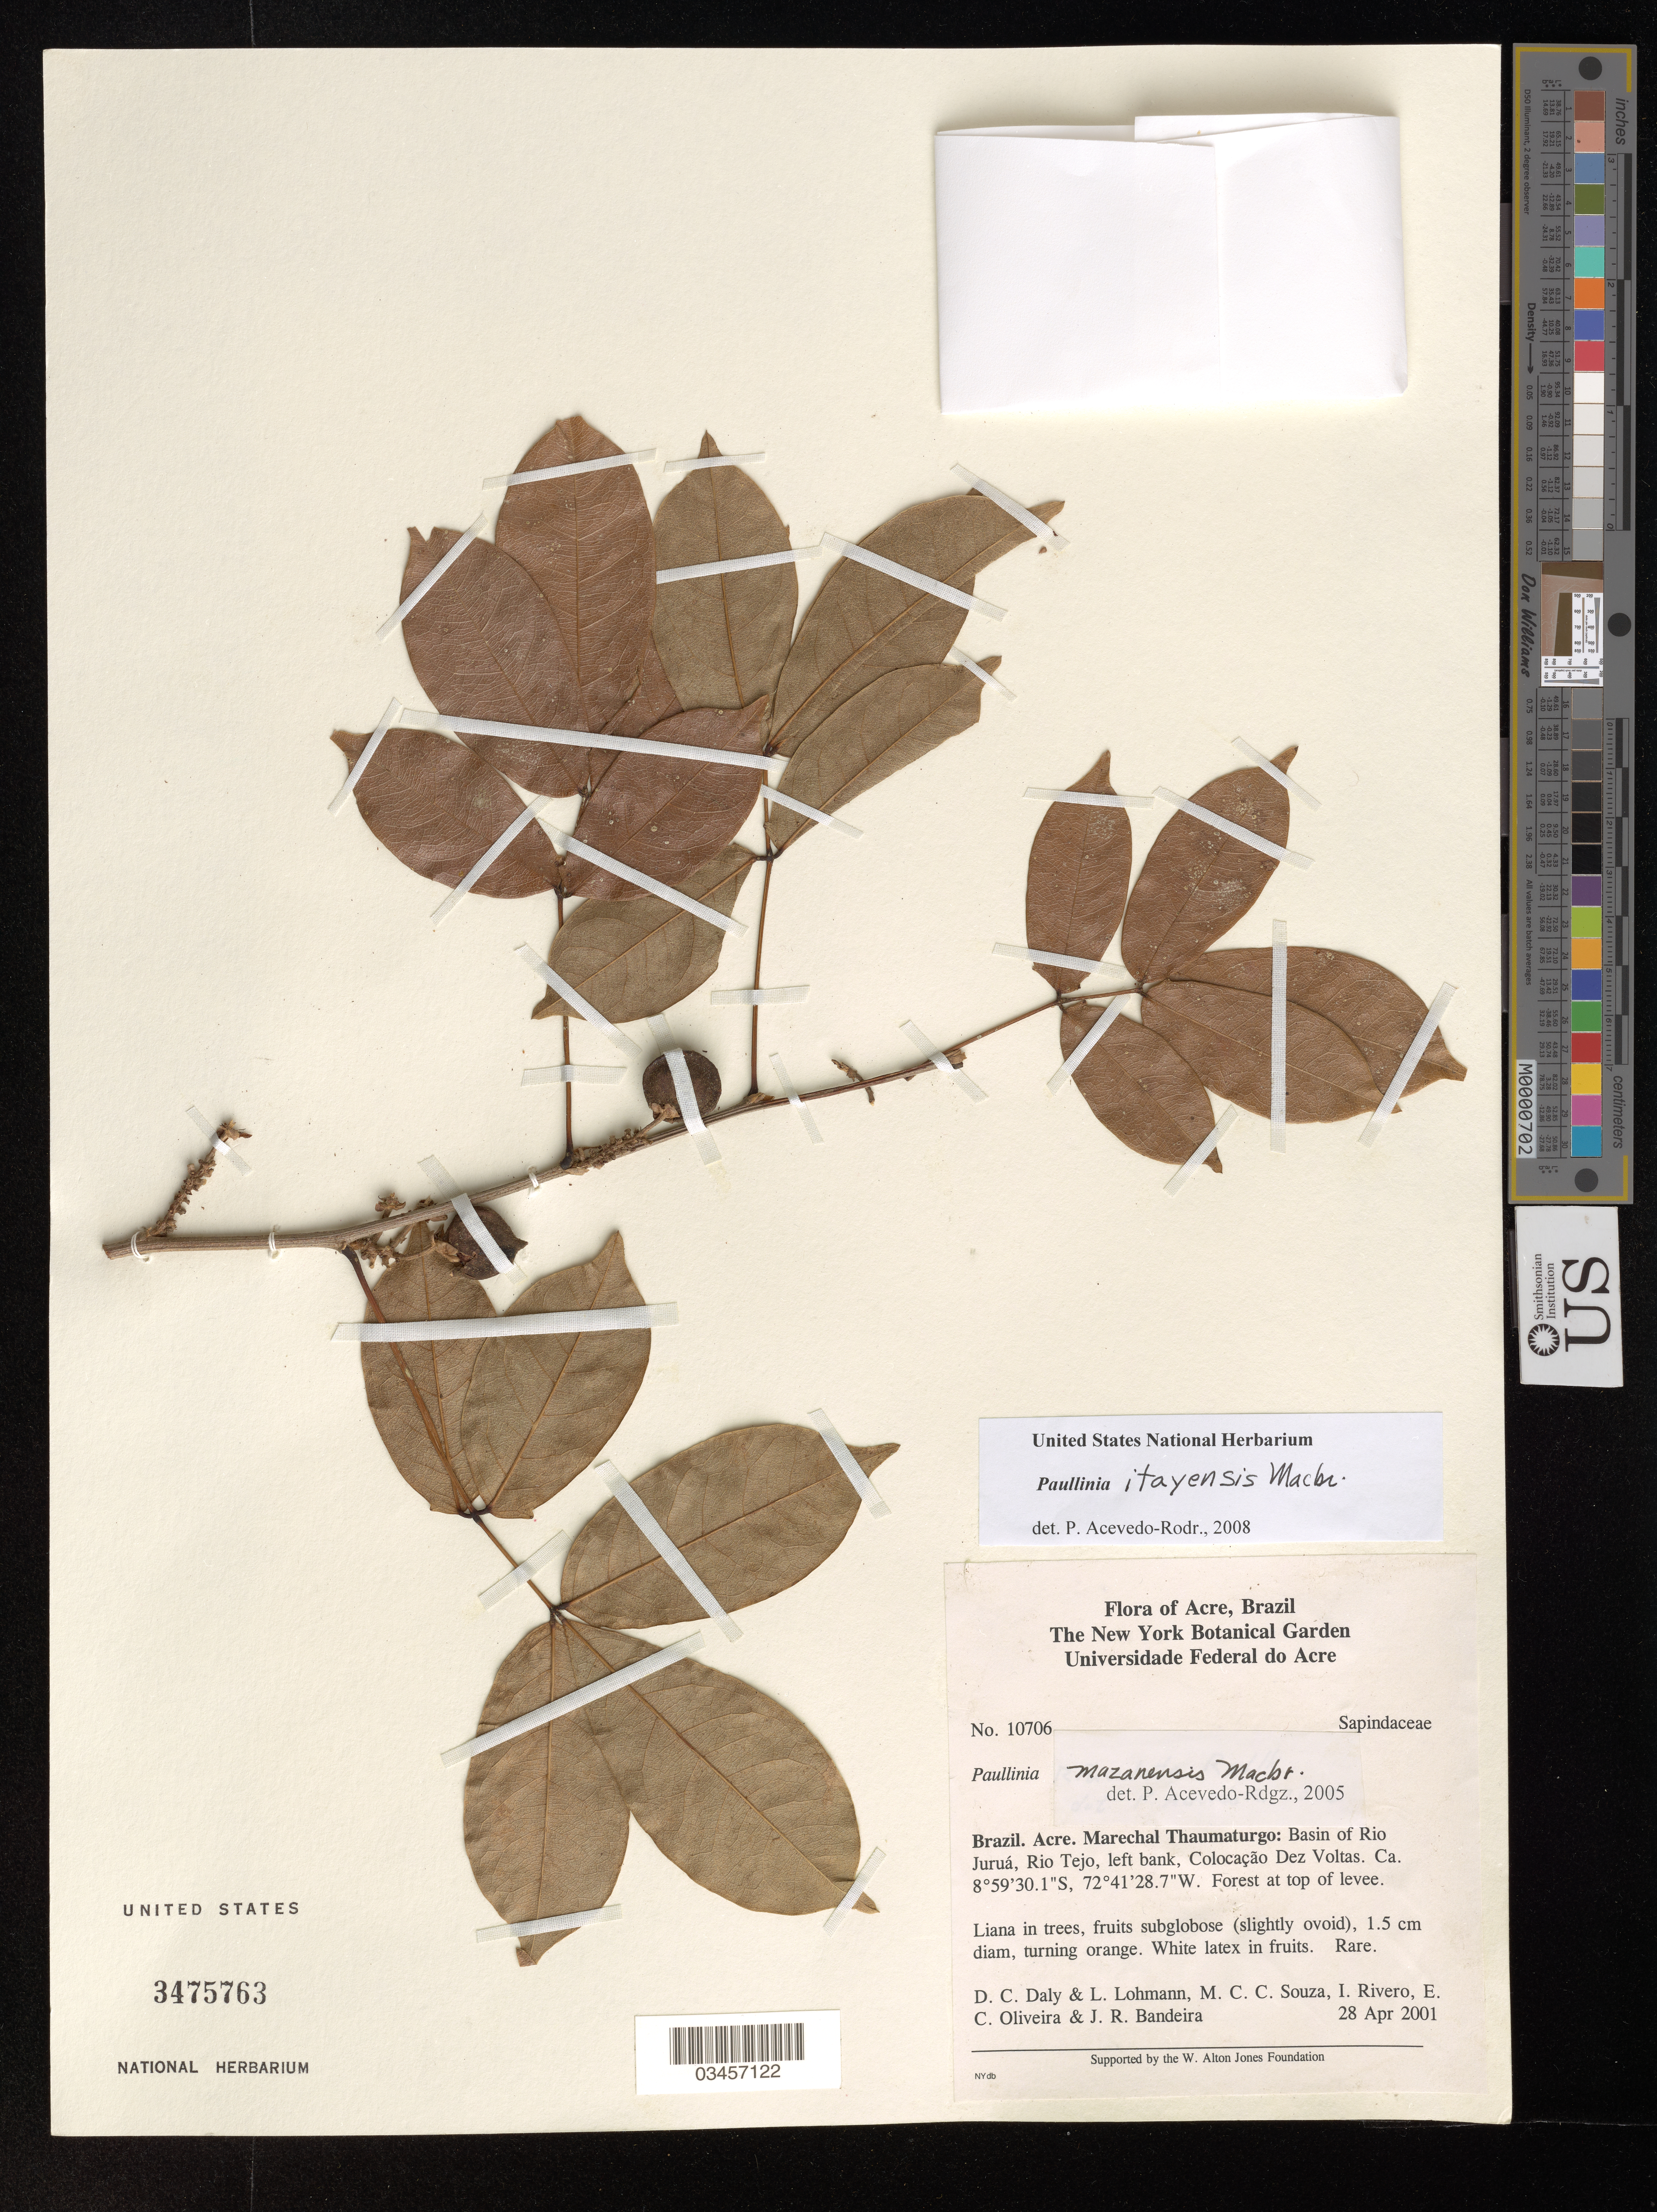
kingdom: Plantae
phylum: Tracheophyta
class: Magnoliopsida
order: Sapindales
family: Sapindaceae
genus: Paullinia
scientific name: Paullinia itayensis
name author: J.F. Macbr.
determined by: Acevedo-Rodriguez, P., (US), Smithsonian Institution - National Museum of Natural History (UNITED STATES)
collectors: D. C. Daly, L. G. Lohmann, M. Souza, I. Rivero, E. Oliveira & J. Bandeira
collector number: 10706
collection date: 2001-04-28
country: Brazil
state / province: Acre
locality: Marechal Thaumaturgo: Basin of Rio Juruá, Rio Tejo, left bank, Colocação Dez Voltas.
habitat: Forest at top of levee.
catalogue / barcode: US 3475763